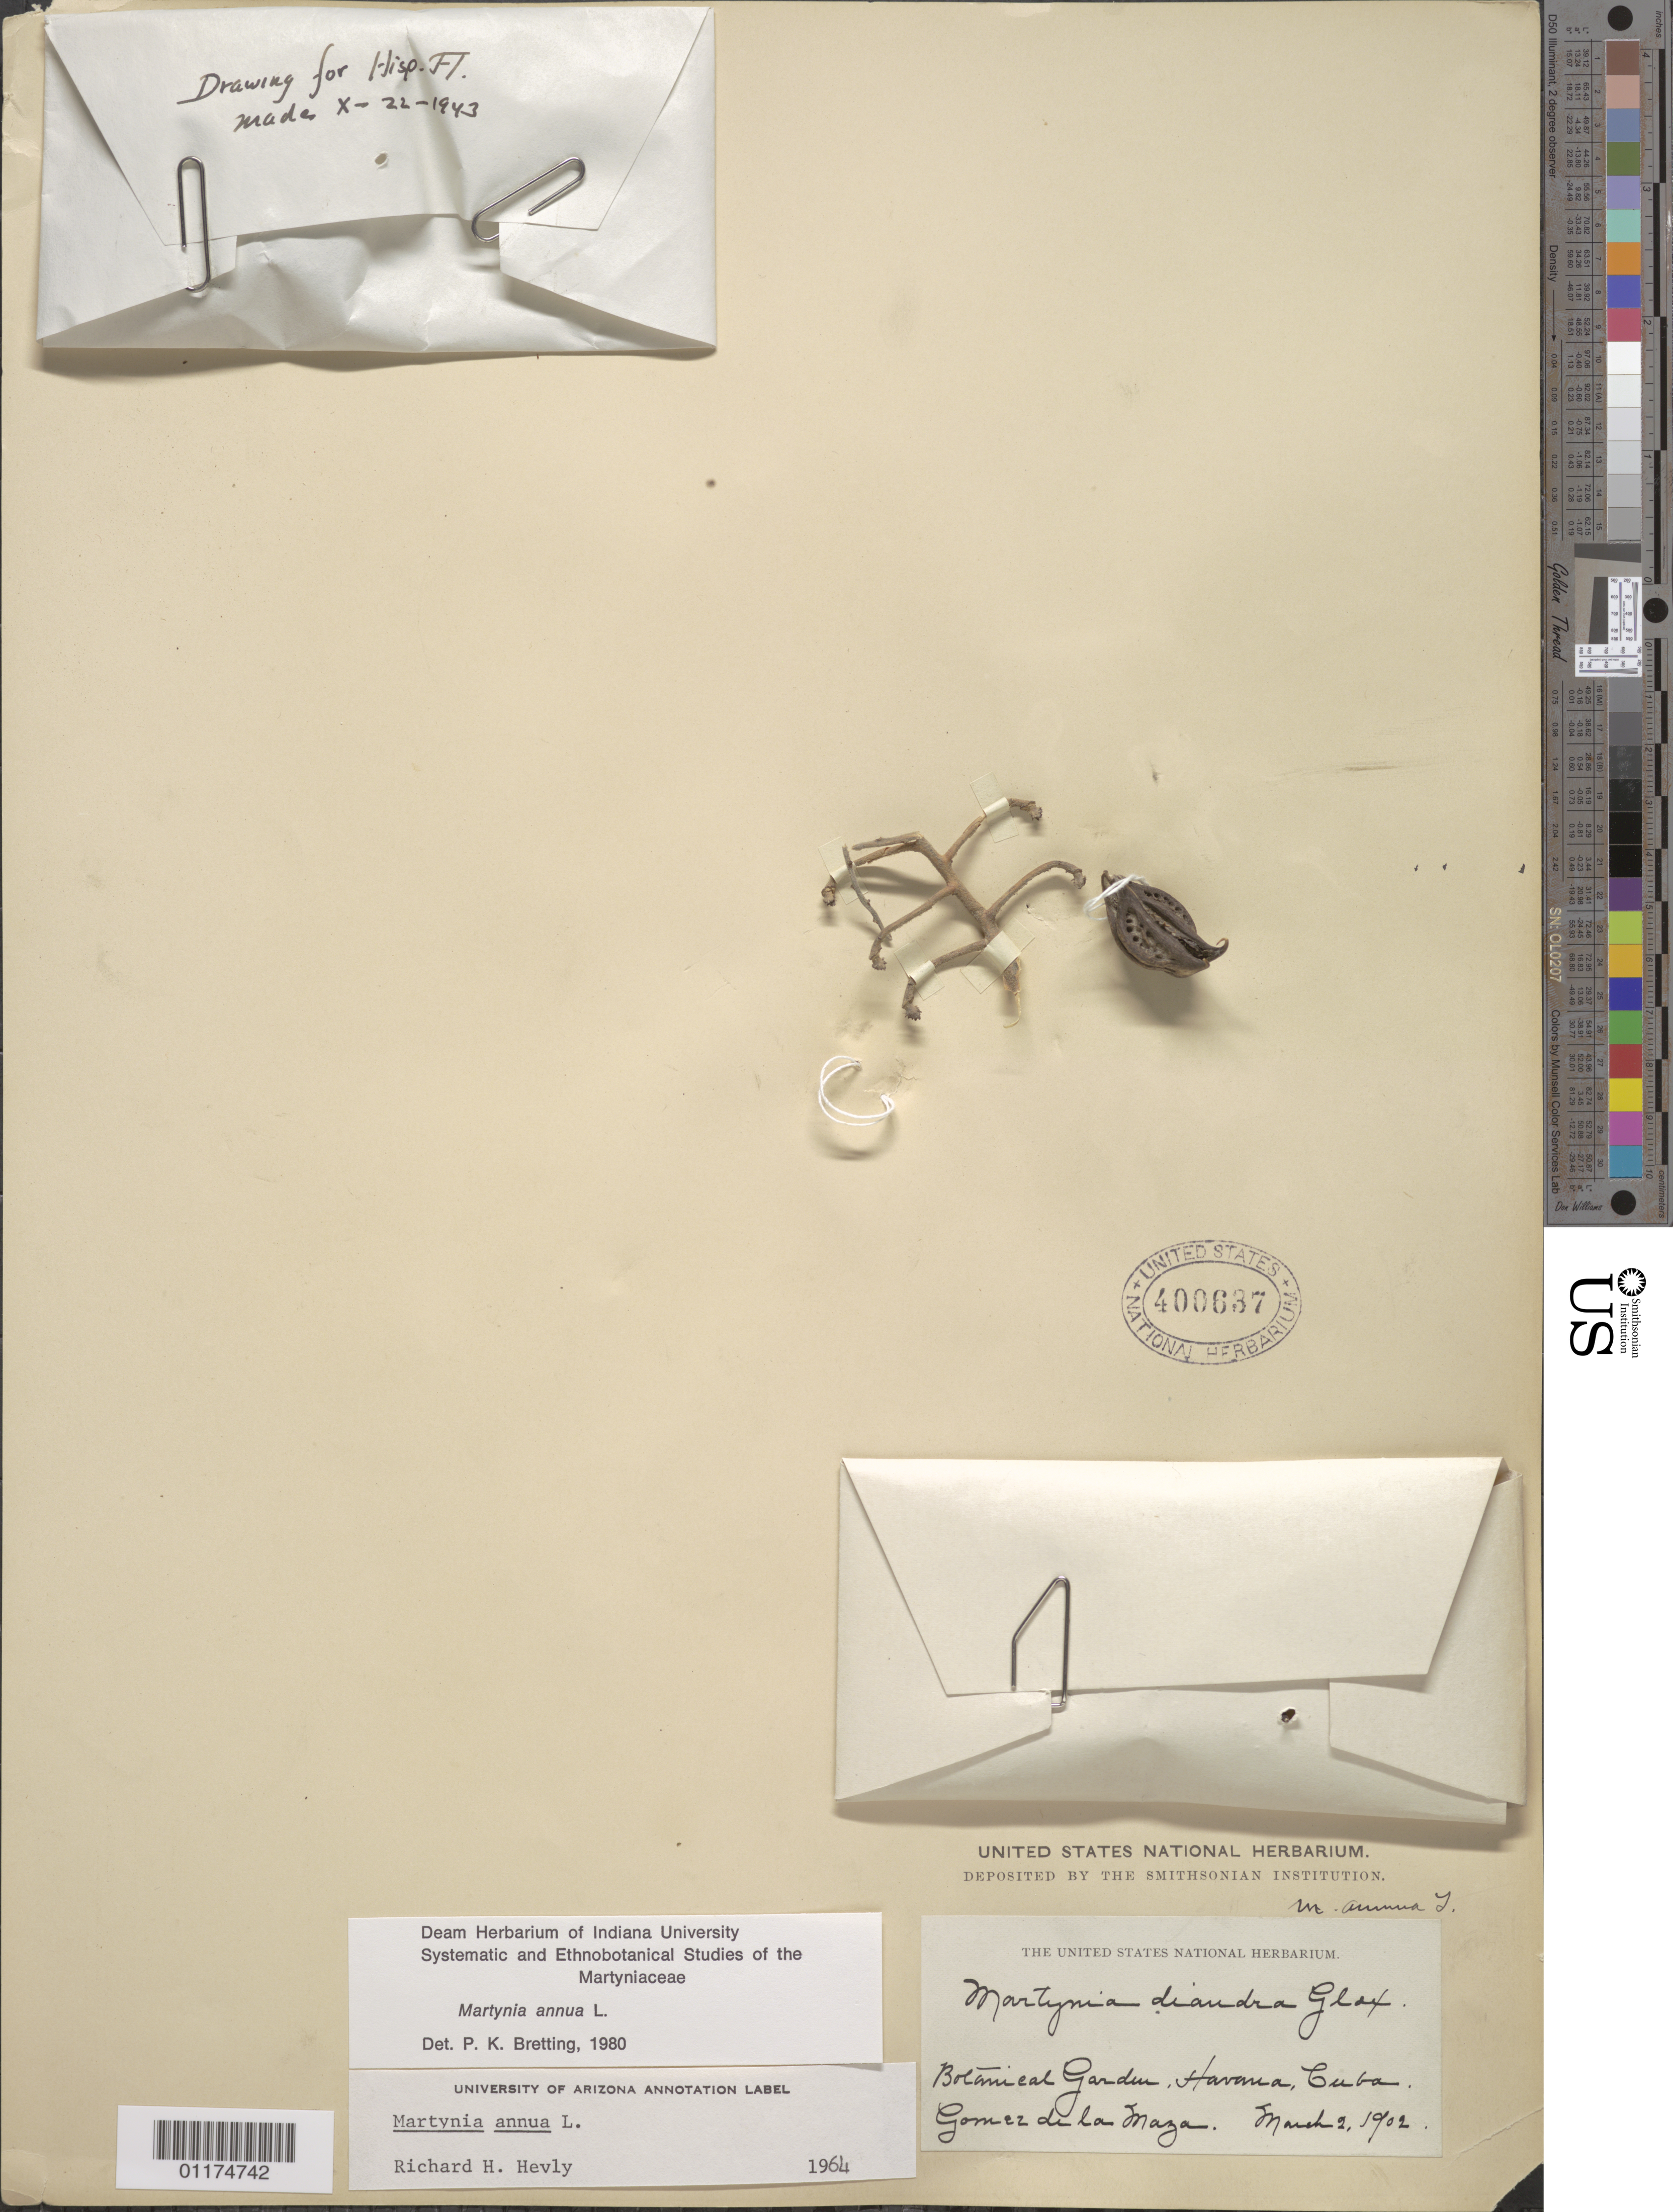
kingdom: Plantae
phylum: Tracheophyta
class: Magnoliopsida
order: Lamiales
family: Martyniaceae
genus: Martynia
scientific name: Martynia annua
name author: L.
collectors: M. Gómez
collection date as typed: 02 Mar 1902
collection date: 1902-03-02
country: Cuba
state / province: La Habana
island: Cuba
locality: Botanical Garden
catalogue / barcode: US 400637